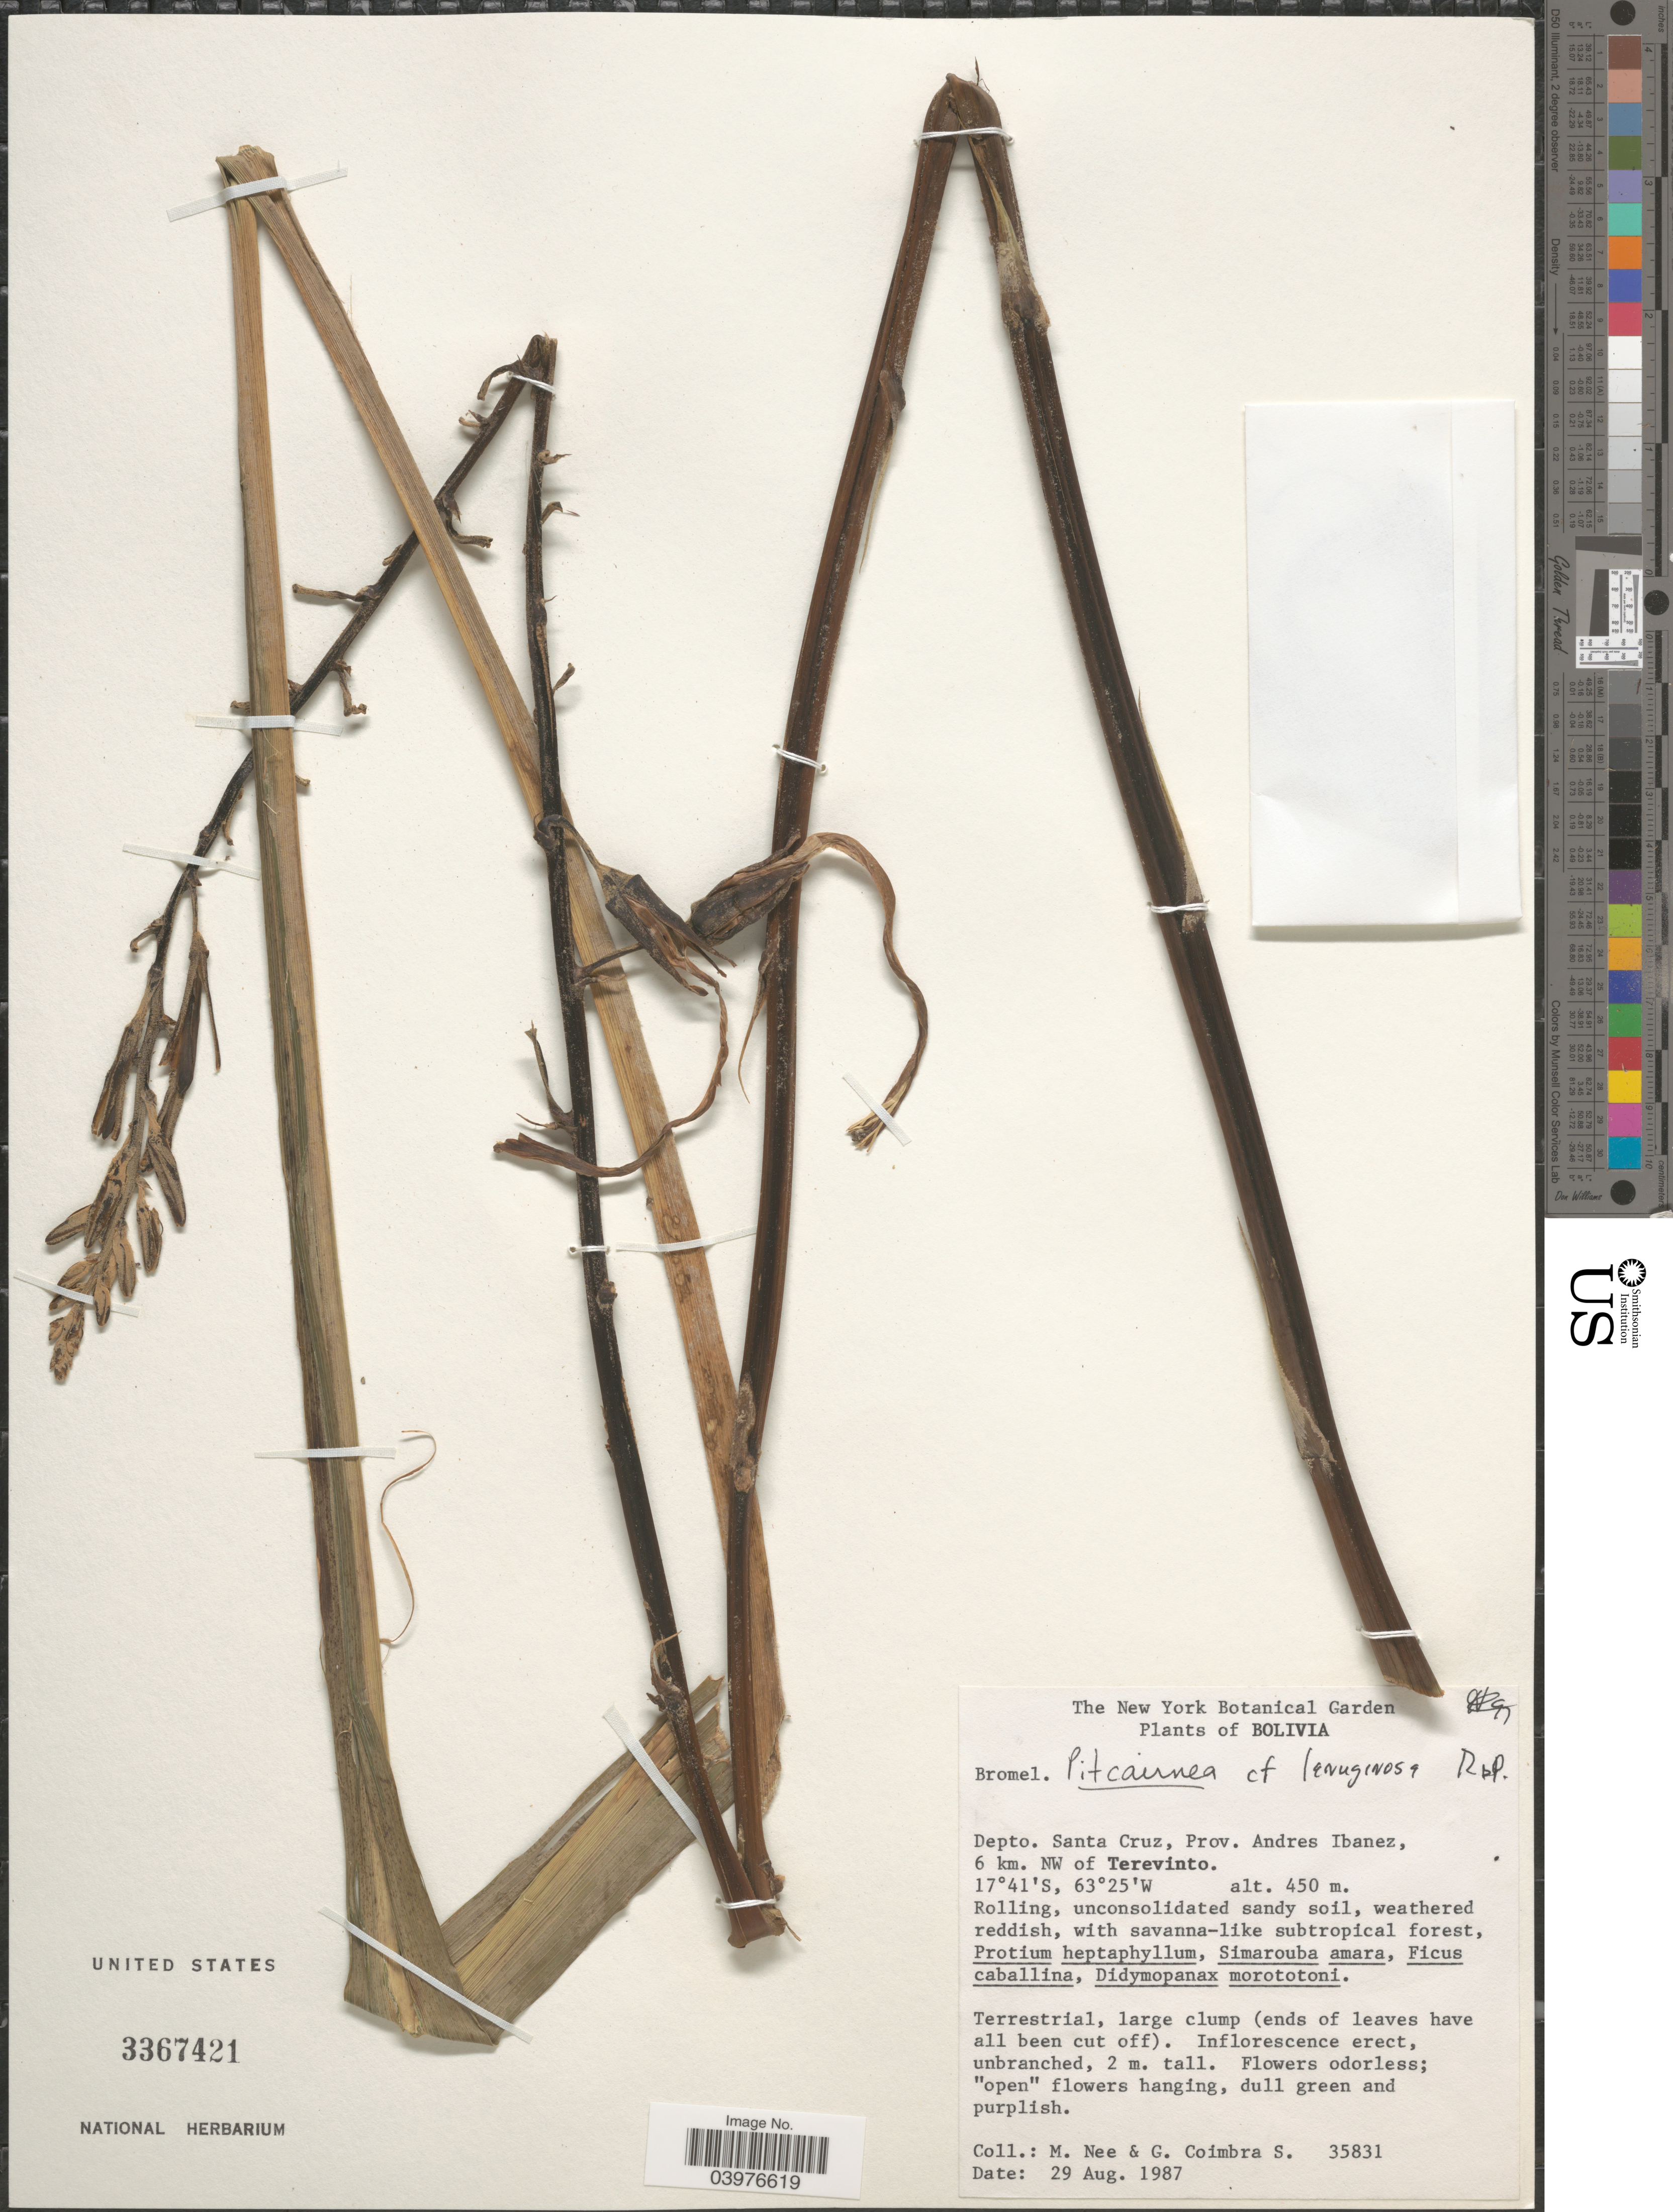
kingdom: Plantae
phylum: Tracheophyta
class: Liliopsida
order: Poales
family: Bromeliaceae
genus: Pitcairnia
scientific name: Pitcairnia sp.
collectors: M. Nee & G. Coimba S.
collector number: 35831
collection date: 1987-08-29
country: Bolivia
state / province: Santa Cruz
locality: Depto. Santa Cruz, Prov. Andres Ibanez, 6 km. NW of Terevinto.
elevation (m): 450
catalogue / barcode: US 3367421